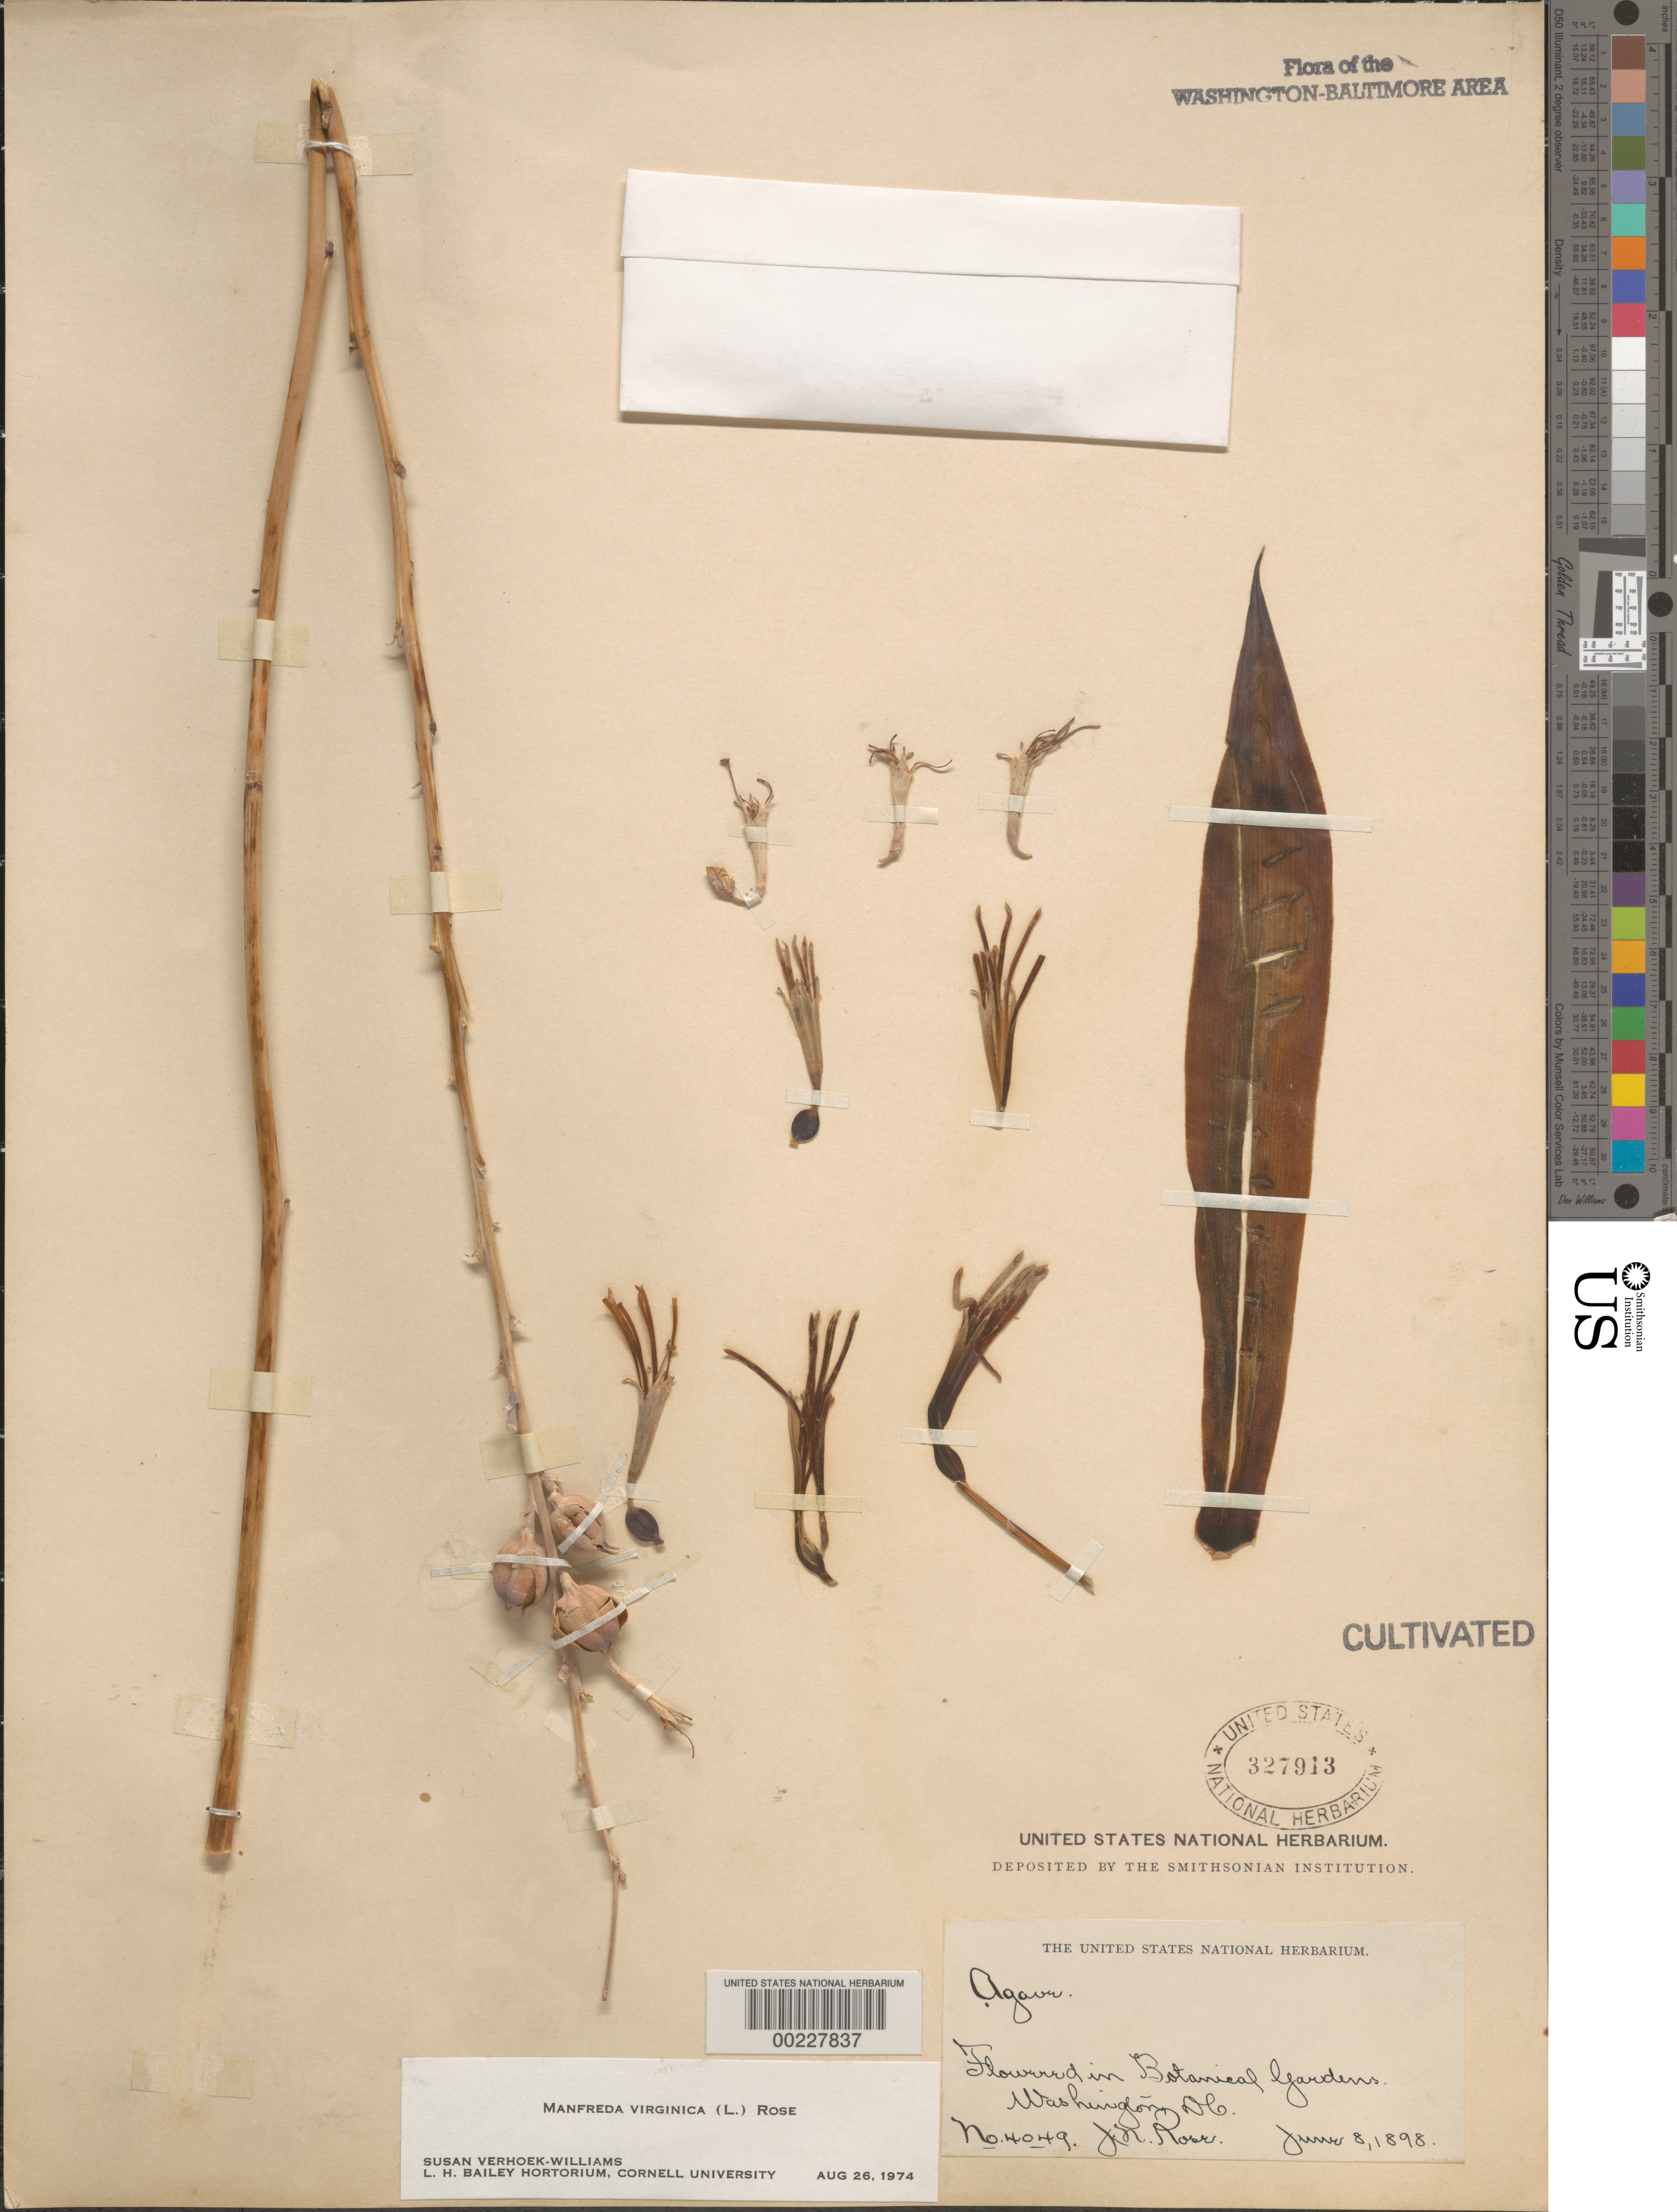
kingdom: Plantae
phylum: Tracheophyta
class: Liliopsida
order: Asparagales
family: Asparagaceae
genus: Manfreda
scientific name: Manfreda virginica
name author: (L.) Salisb. ex Rose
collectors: J. N. Rose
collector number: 4049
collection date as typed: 08 Jun 1898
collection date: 1898-06-08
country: United States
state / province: District of Columbia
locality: Botanical gardens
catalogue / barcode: US 327913